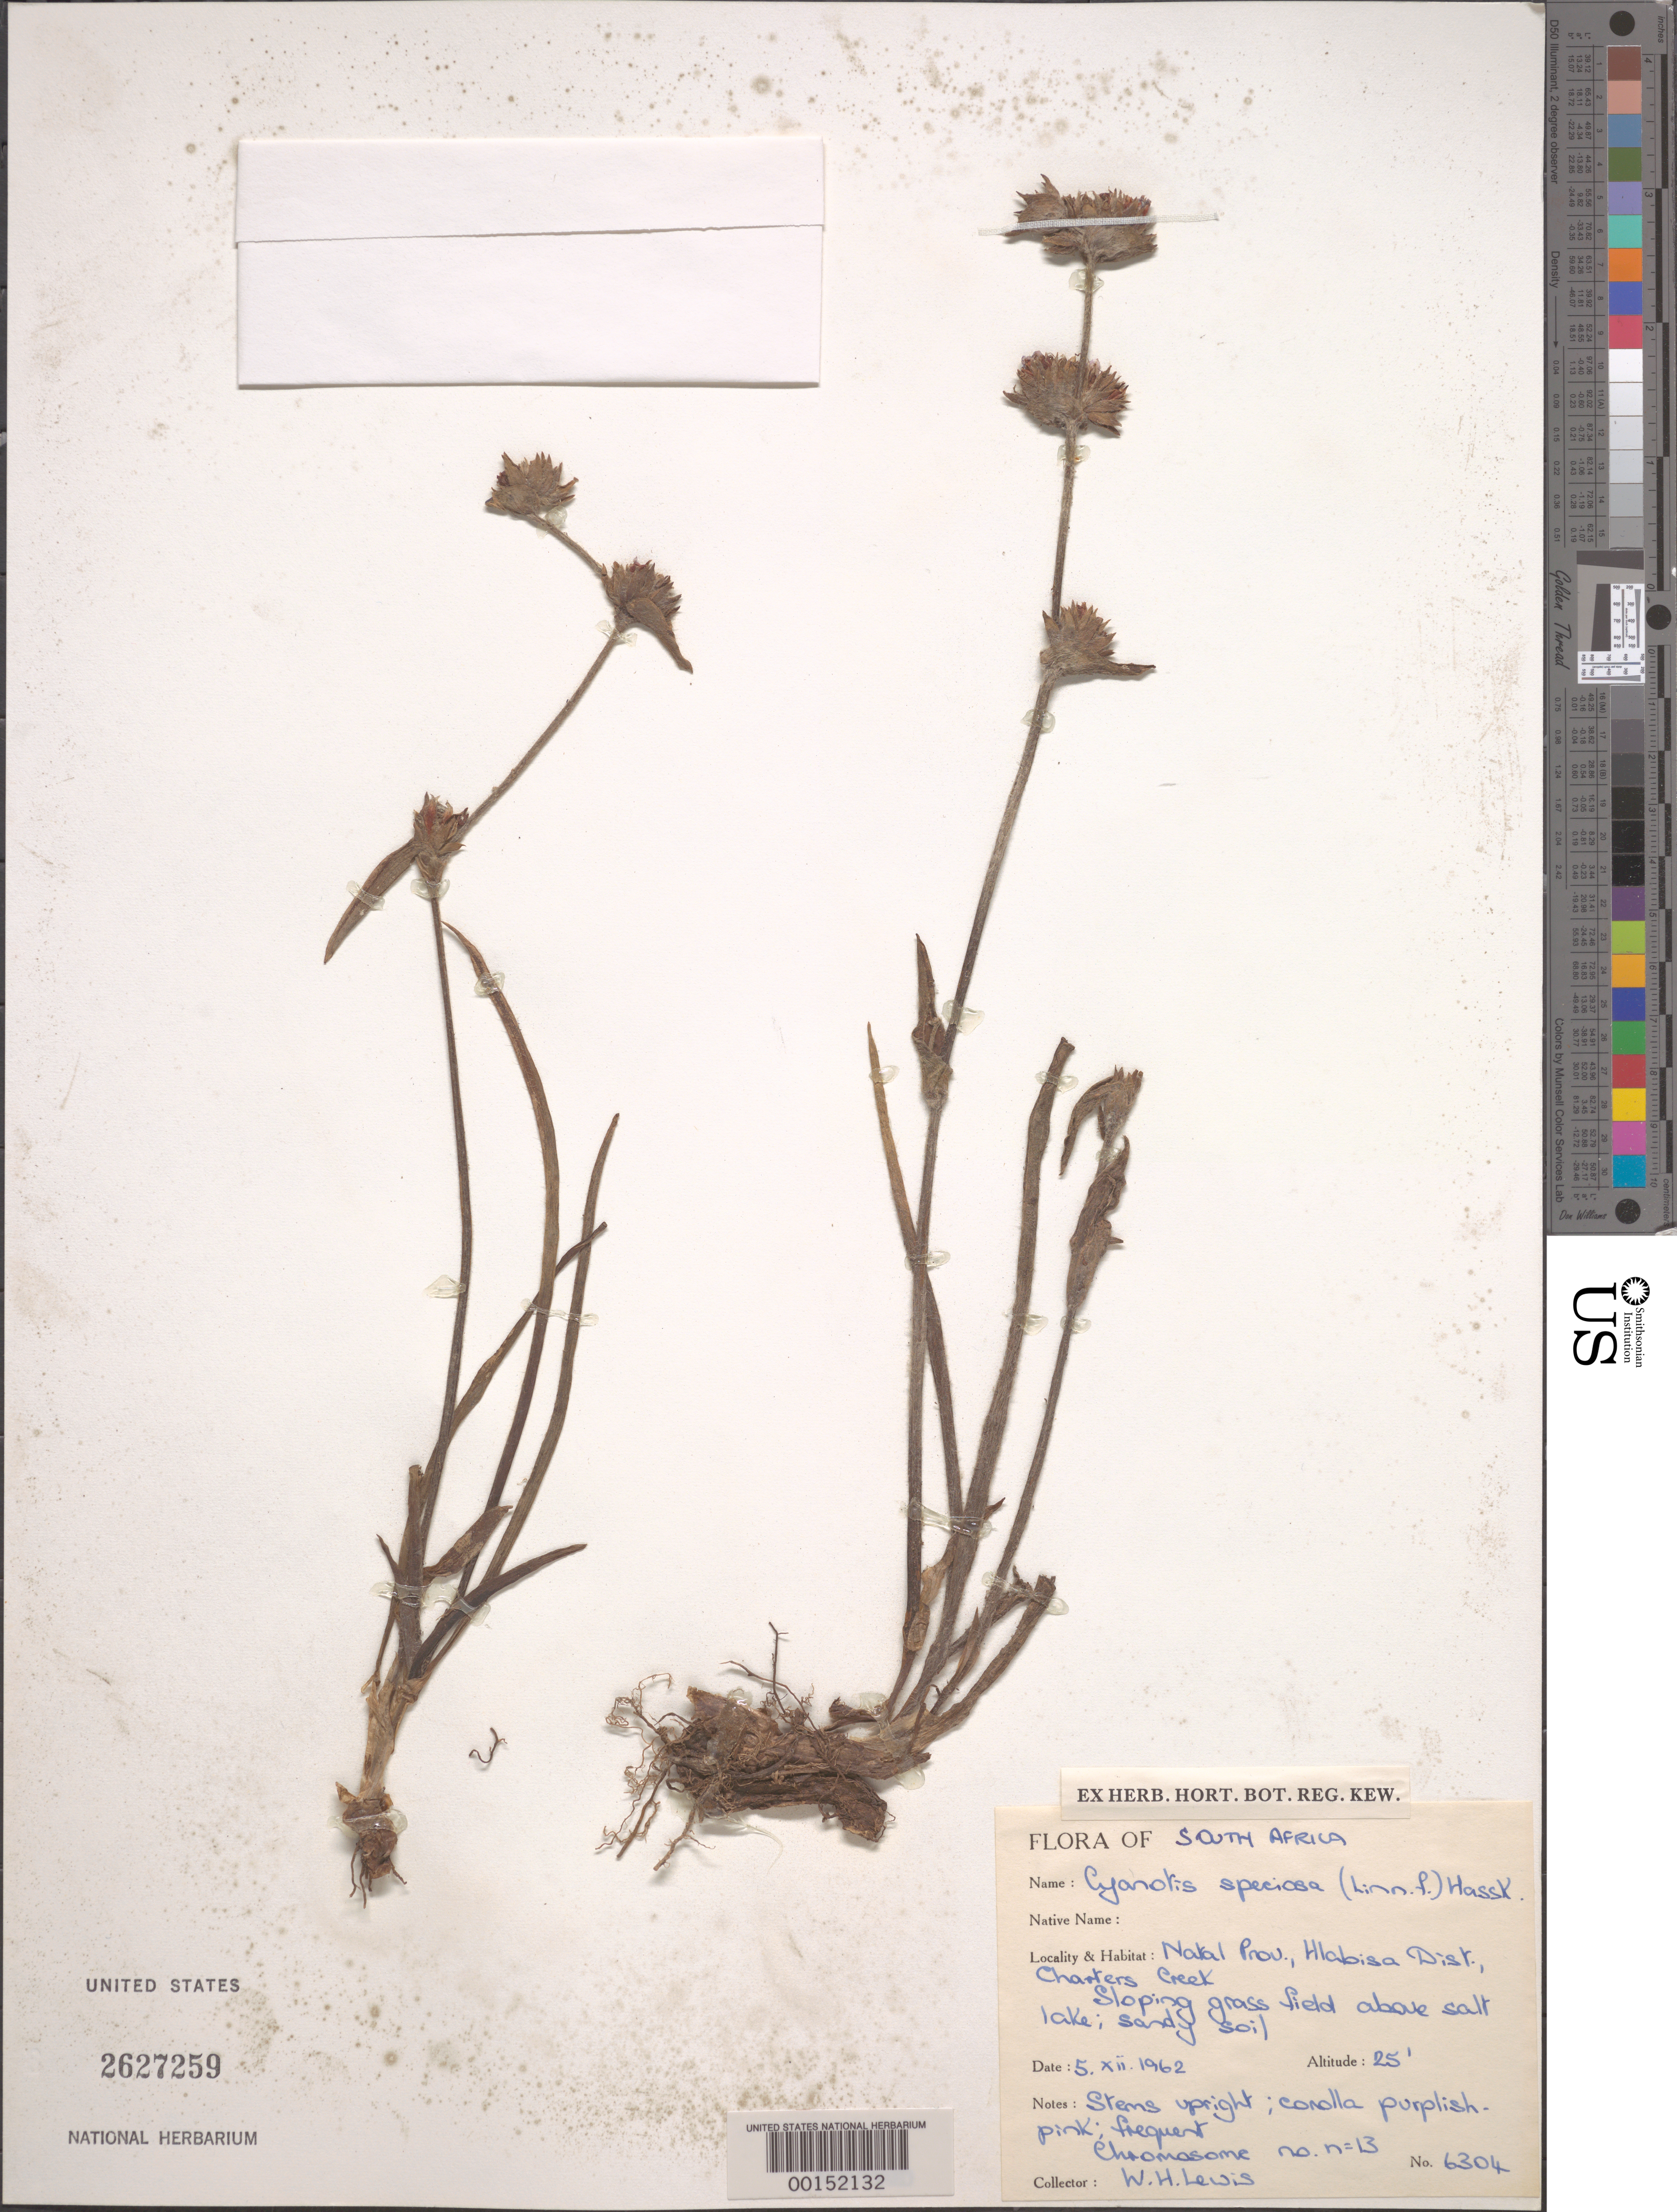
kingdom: Plantae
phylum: Tracheophyta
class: Liliopsida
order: Commelinales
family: Commelinaceae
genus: Cyanotis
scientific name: Cyanotis speciosa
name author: (L. f.) Hassk.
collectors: W. H. Lewis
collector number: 6304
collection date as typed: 05 Dec 1962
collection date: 1962-12-05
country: South Africa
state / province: KwaZulu-Natal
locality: Charters creek. Hlabisa Distr.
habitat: Grass slope above salt lake, sandy soil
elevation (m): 8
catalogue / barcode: US 2627259